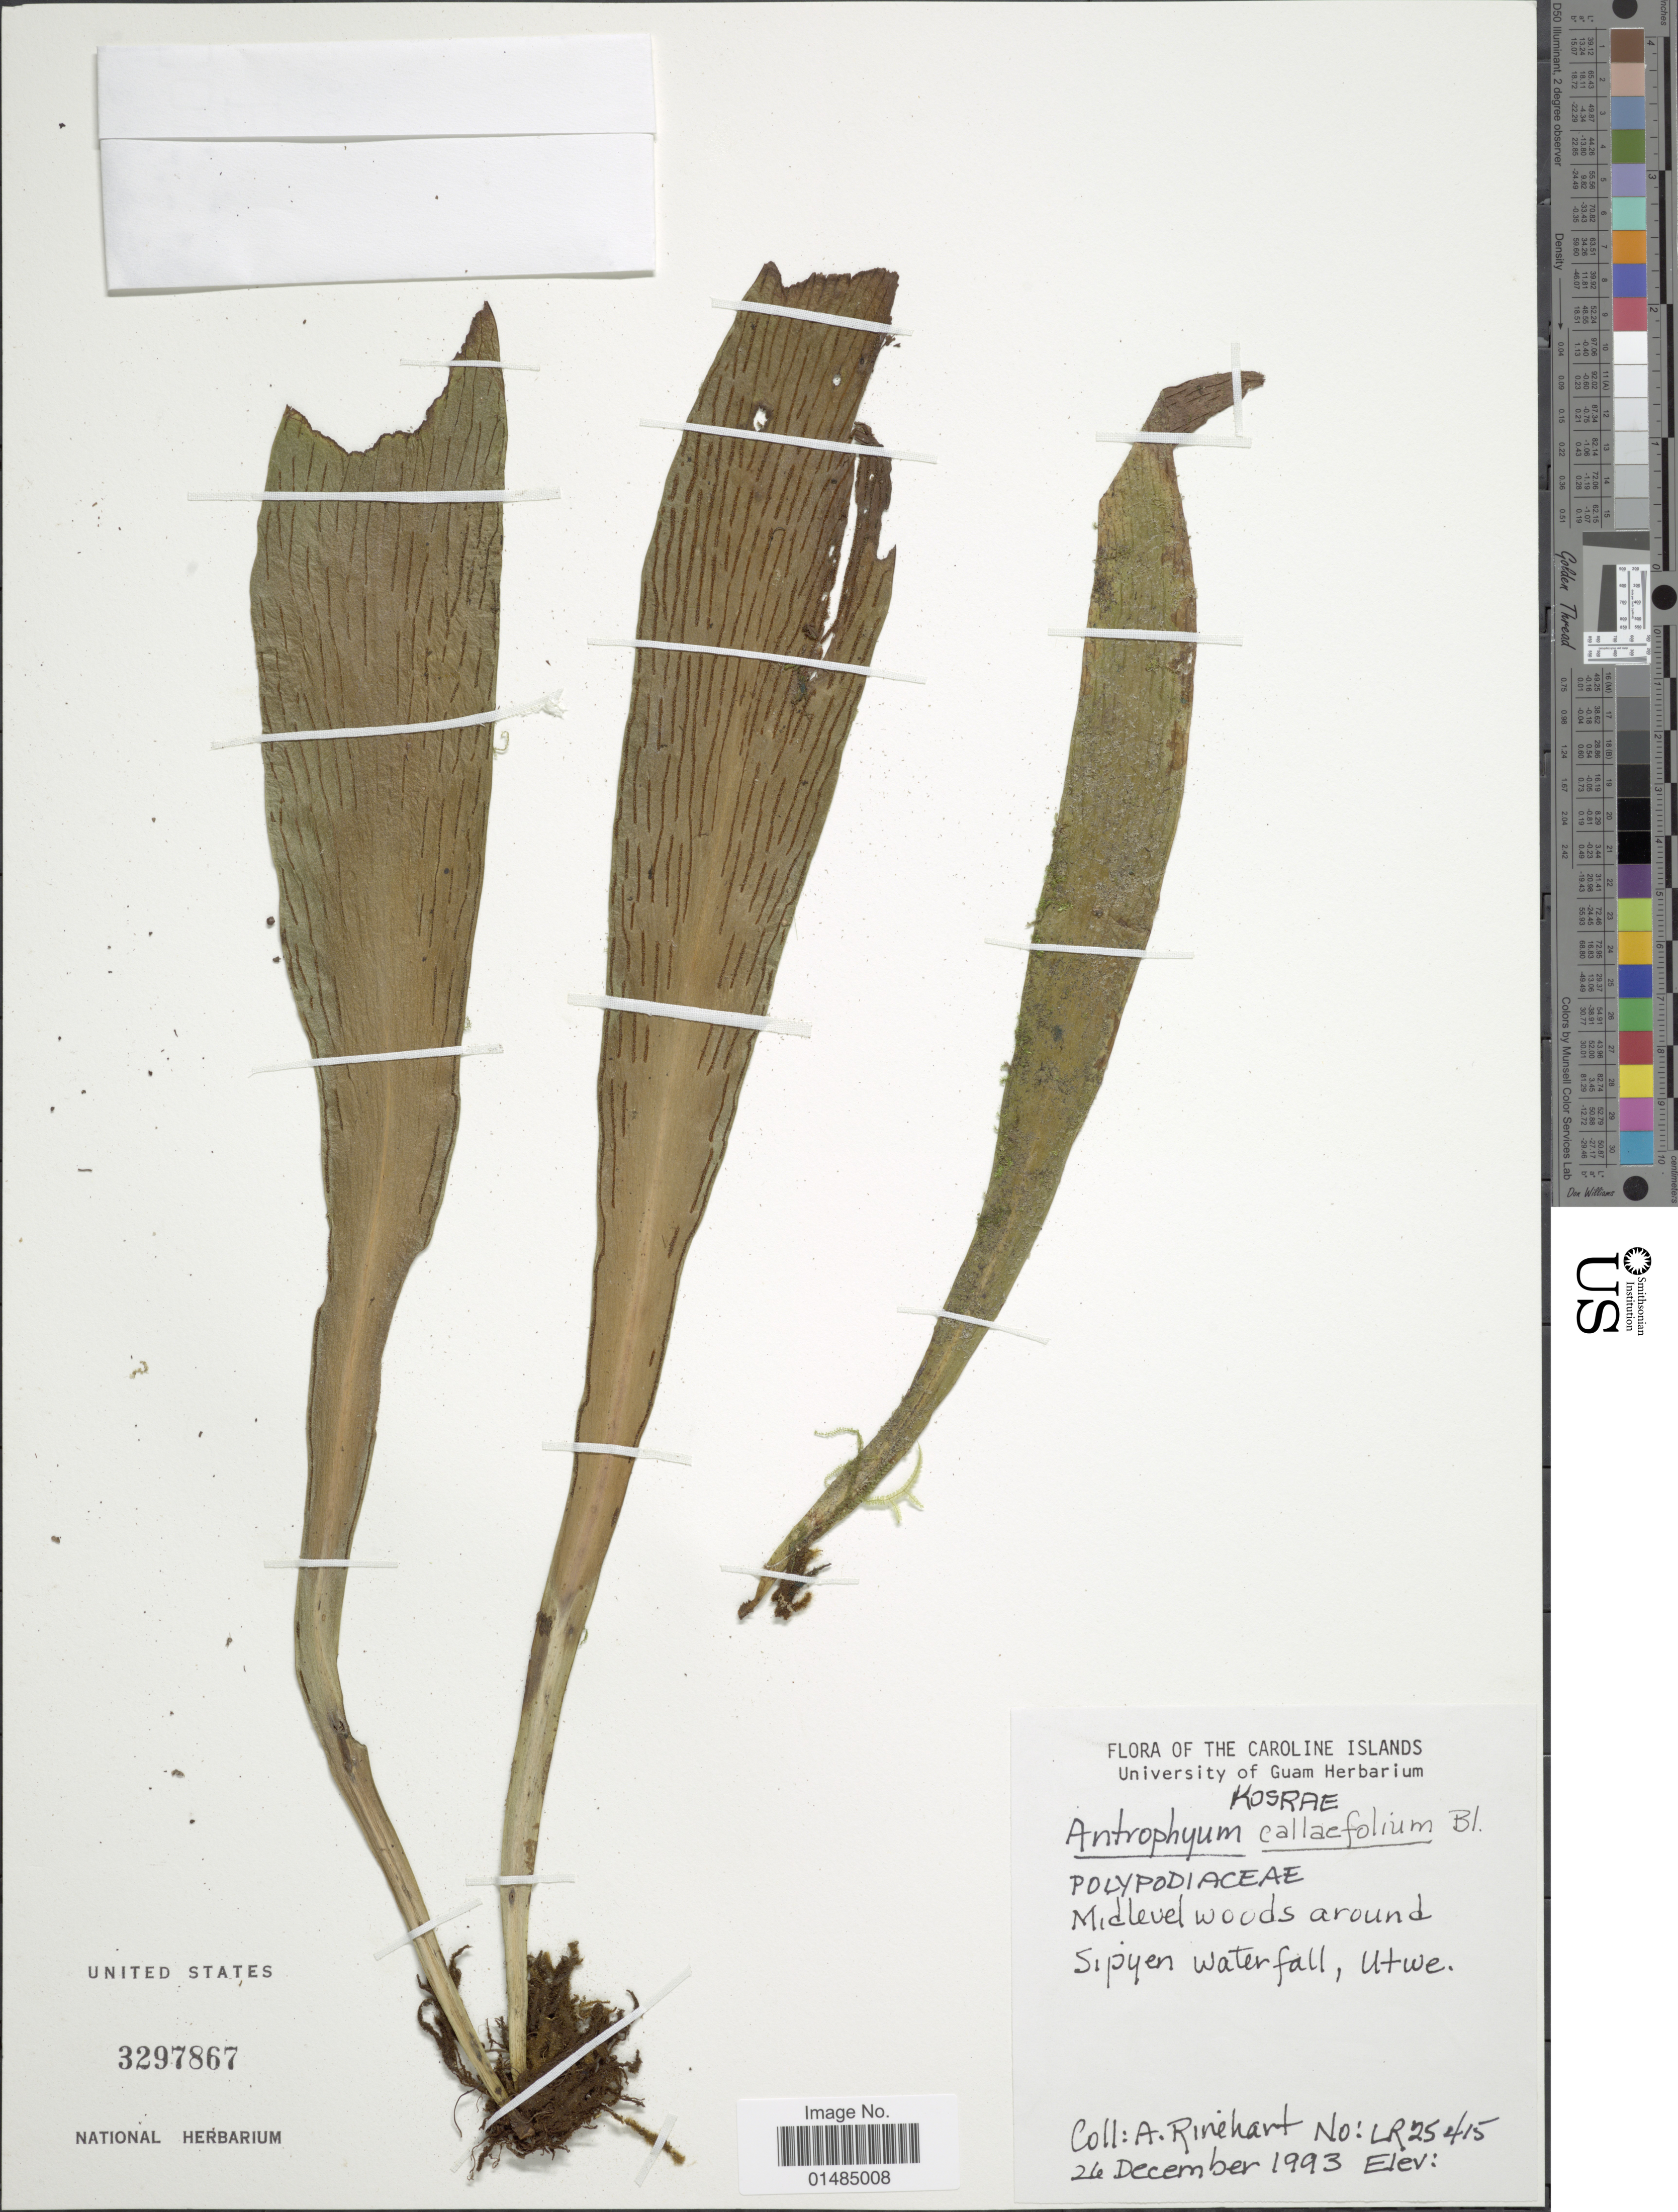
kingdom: Plantae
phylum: Tracheophyta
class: Polypodiopsida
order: Polypodiales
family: Pteridaceae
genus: Antrophyum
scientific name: Antrophyum callifolium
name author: Blume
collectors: A. Rinehart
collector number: LR25415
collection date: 1993-12-26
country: Micronesia, Federated States of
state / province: Kosrae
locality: The Caroline Islands, Kosrae, Sipyen Waterfall, Utwe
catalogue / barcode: US 3297867